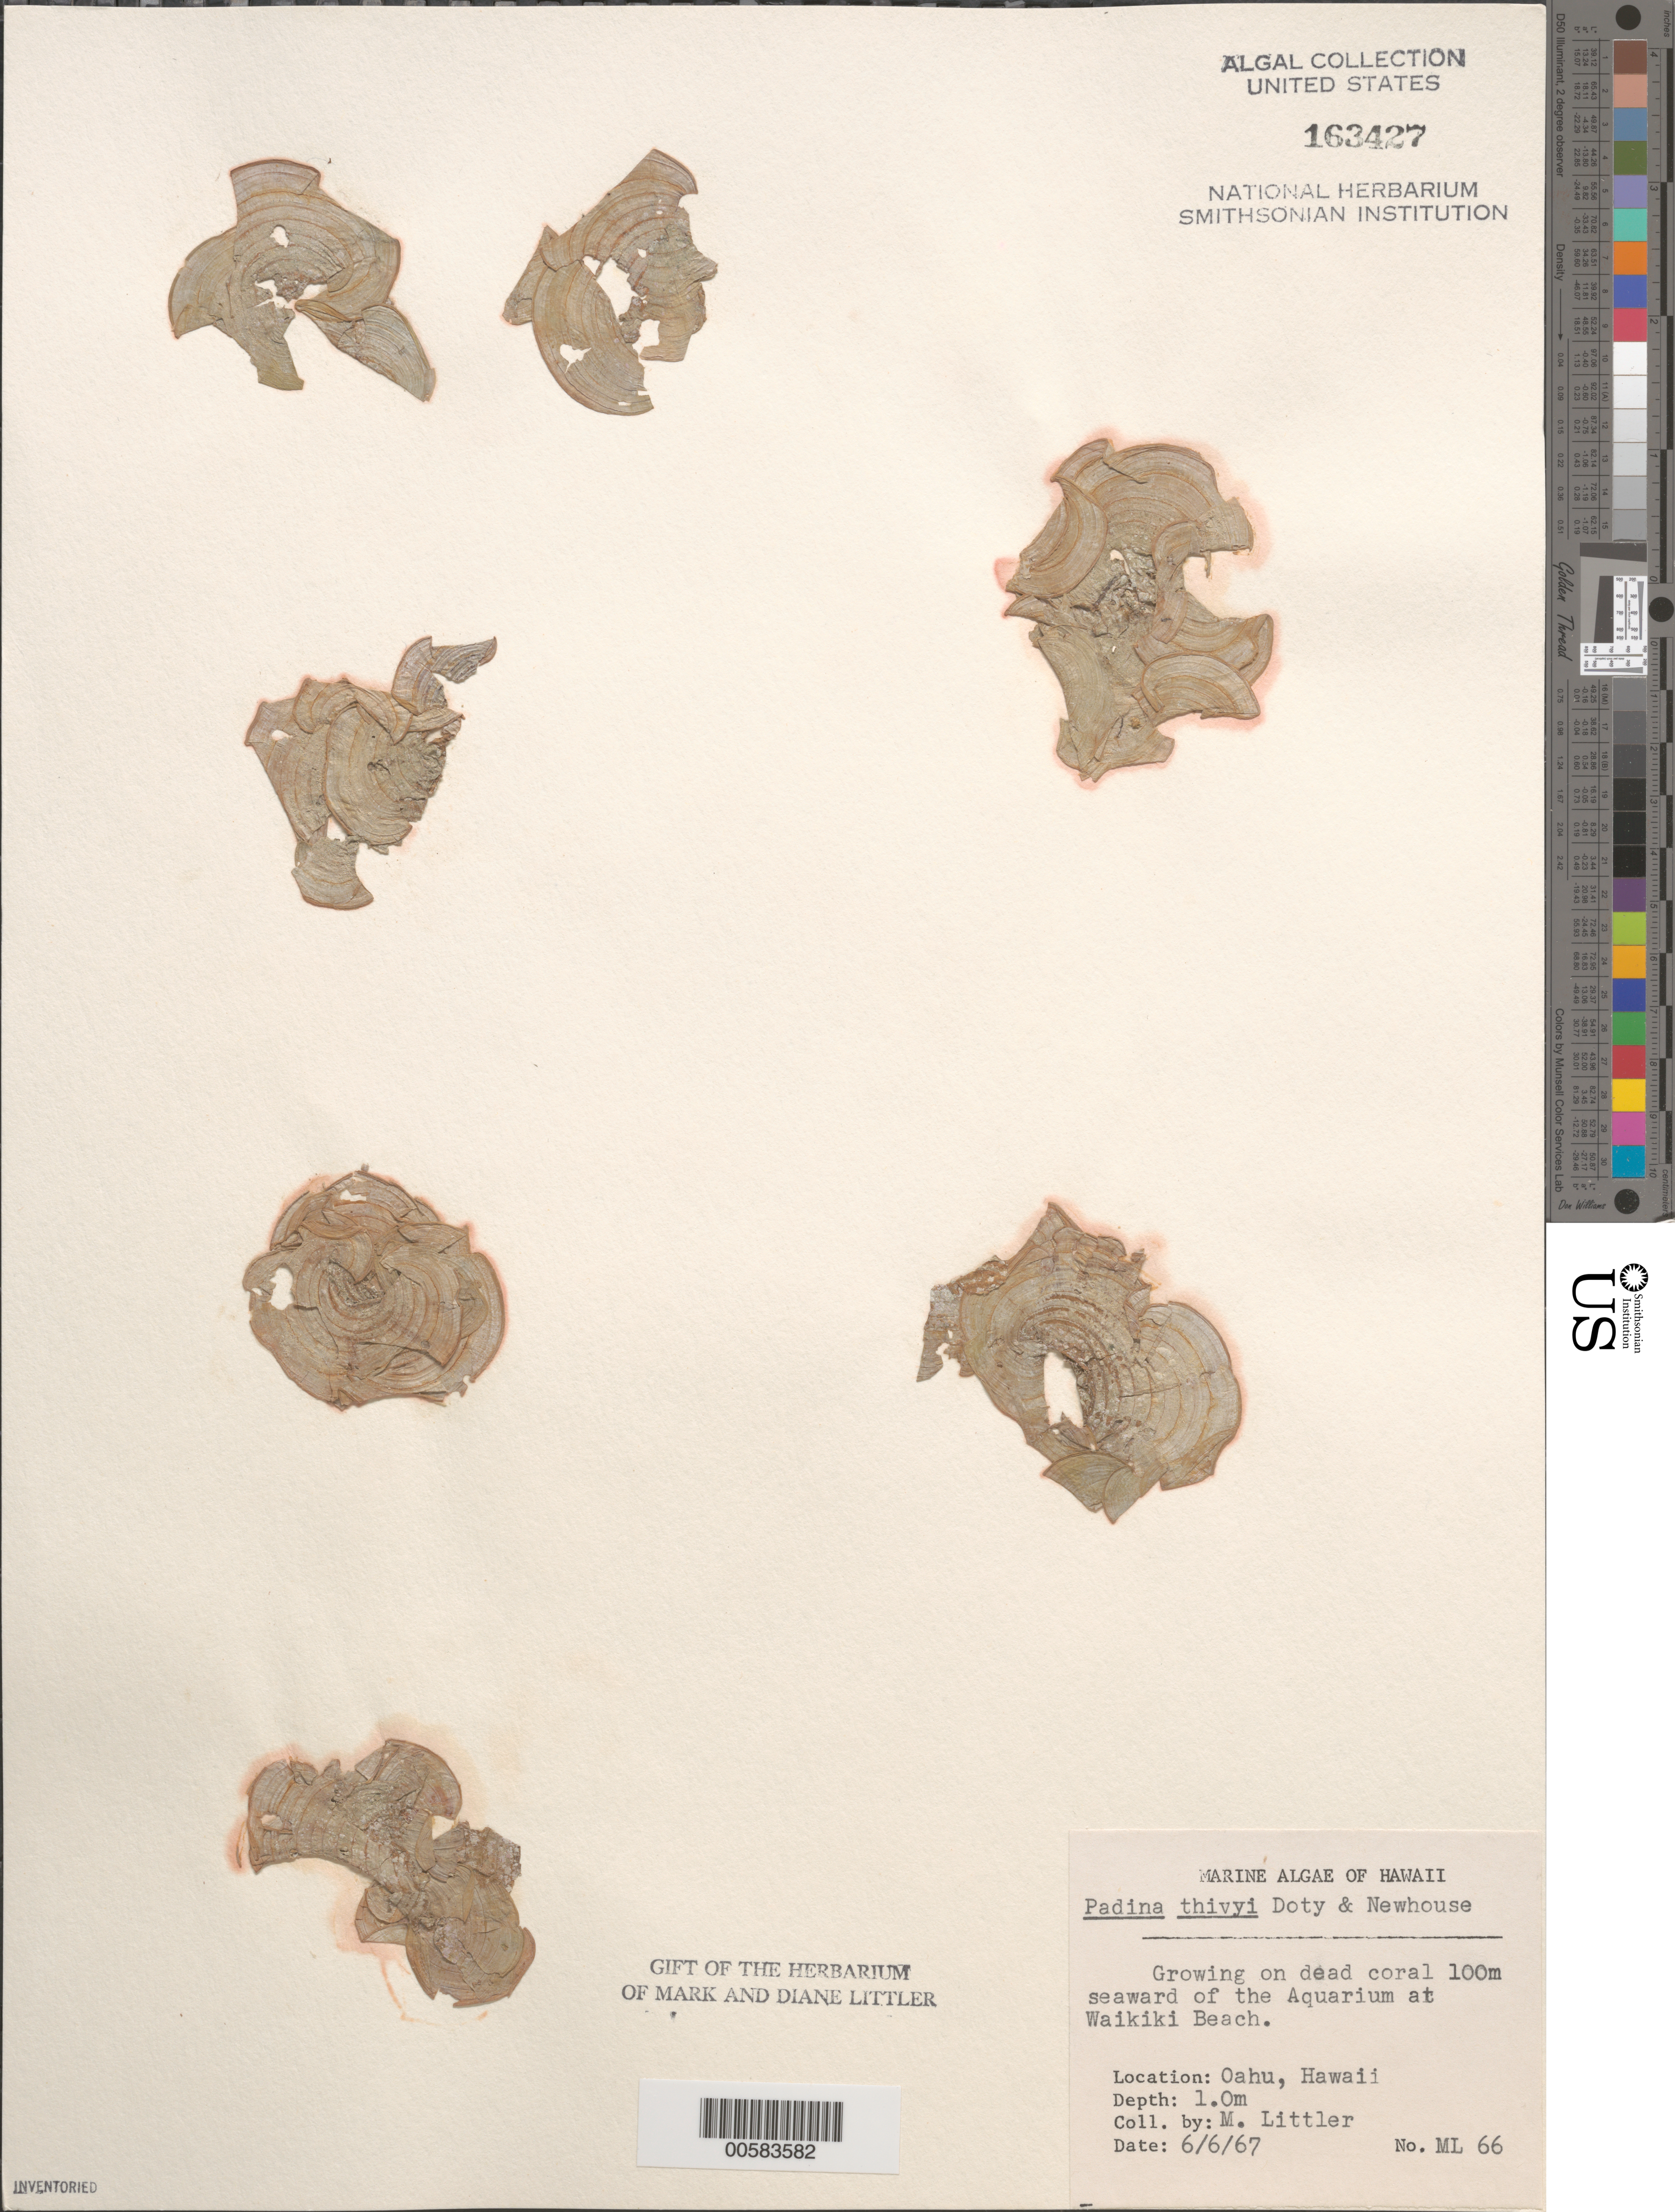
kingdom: Chromista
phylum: Ochrophyta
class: Phaeophyceae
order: Dictyotales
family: Dictyotaceae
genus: Padina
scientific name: Padina thivyi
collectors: M. M. Littler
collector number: ML 66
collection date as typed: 06 Jun 1967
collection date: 1967-06-06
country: United States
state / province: Hawaii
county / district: Honolulu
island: Oahu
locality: Waikiki Beach near Aquarium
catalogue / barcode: US 163427